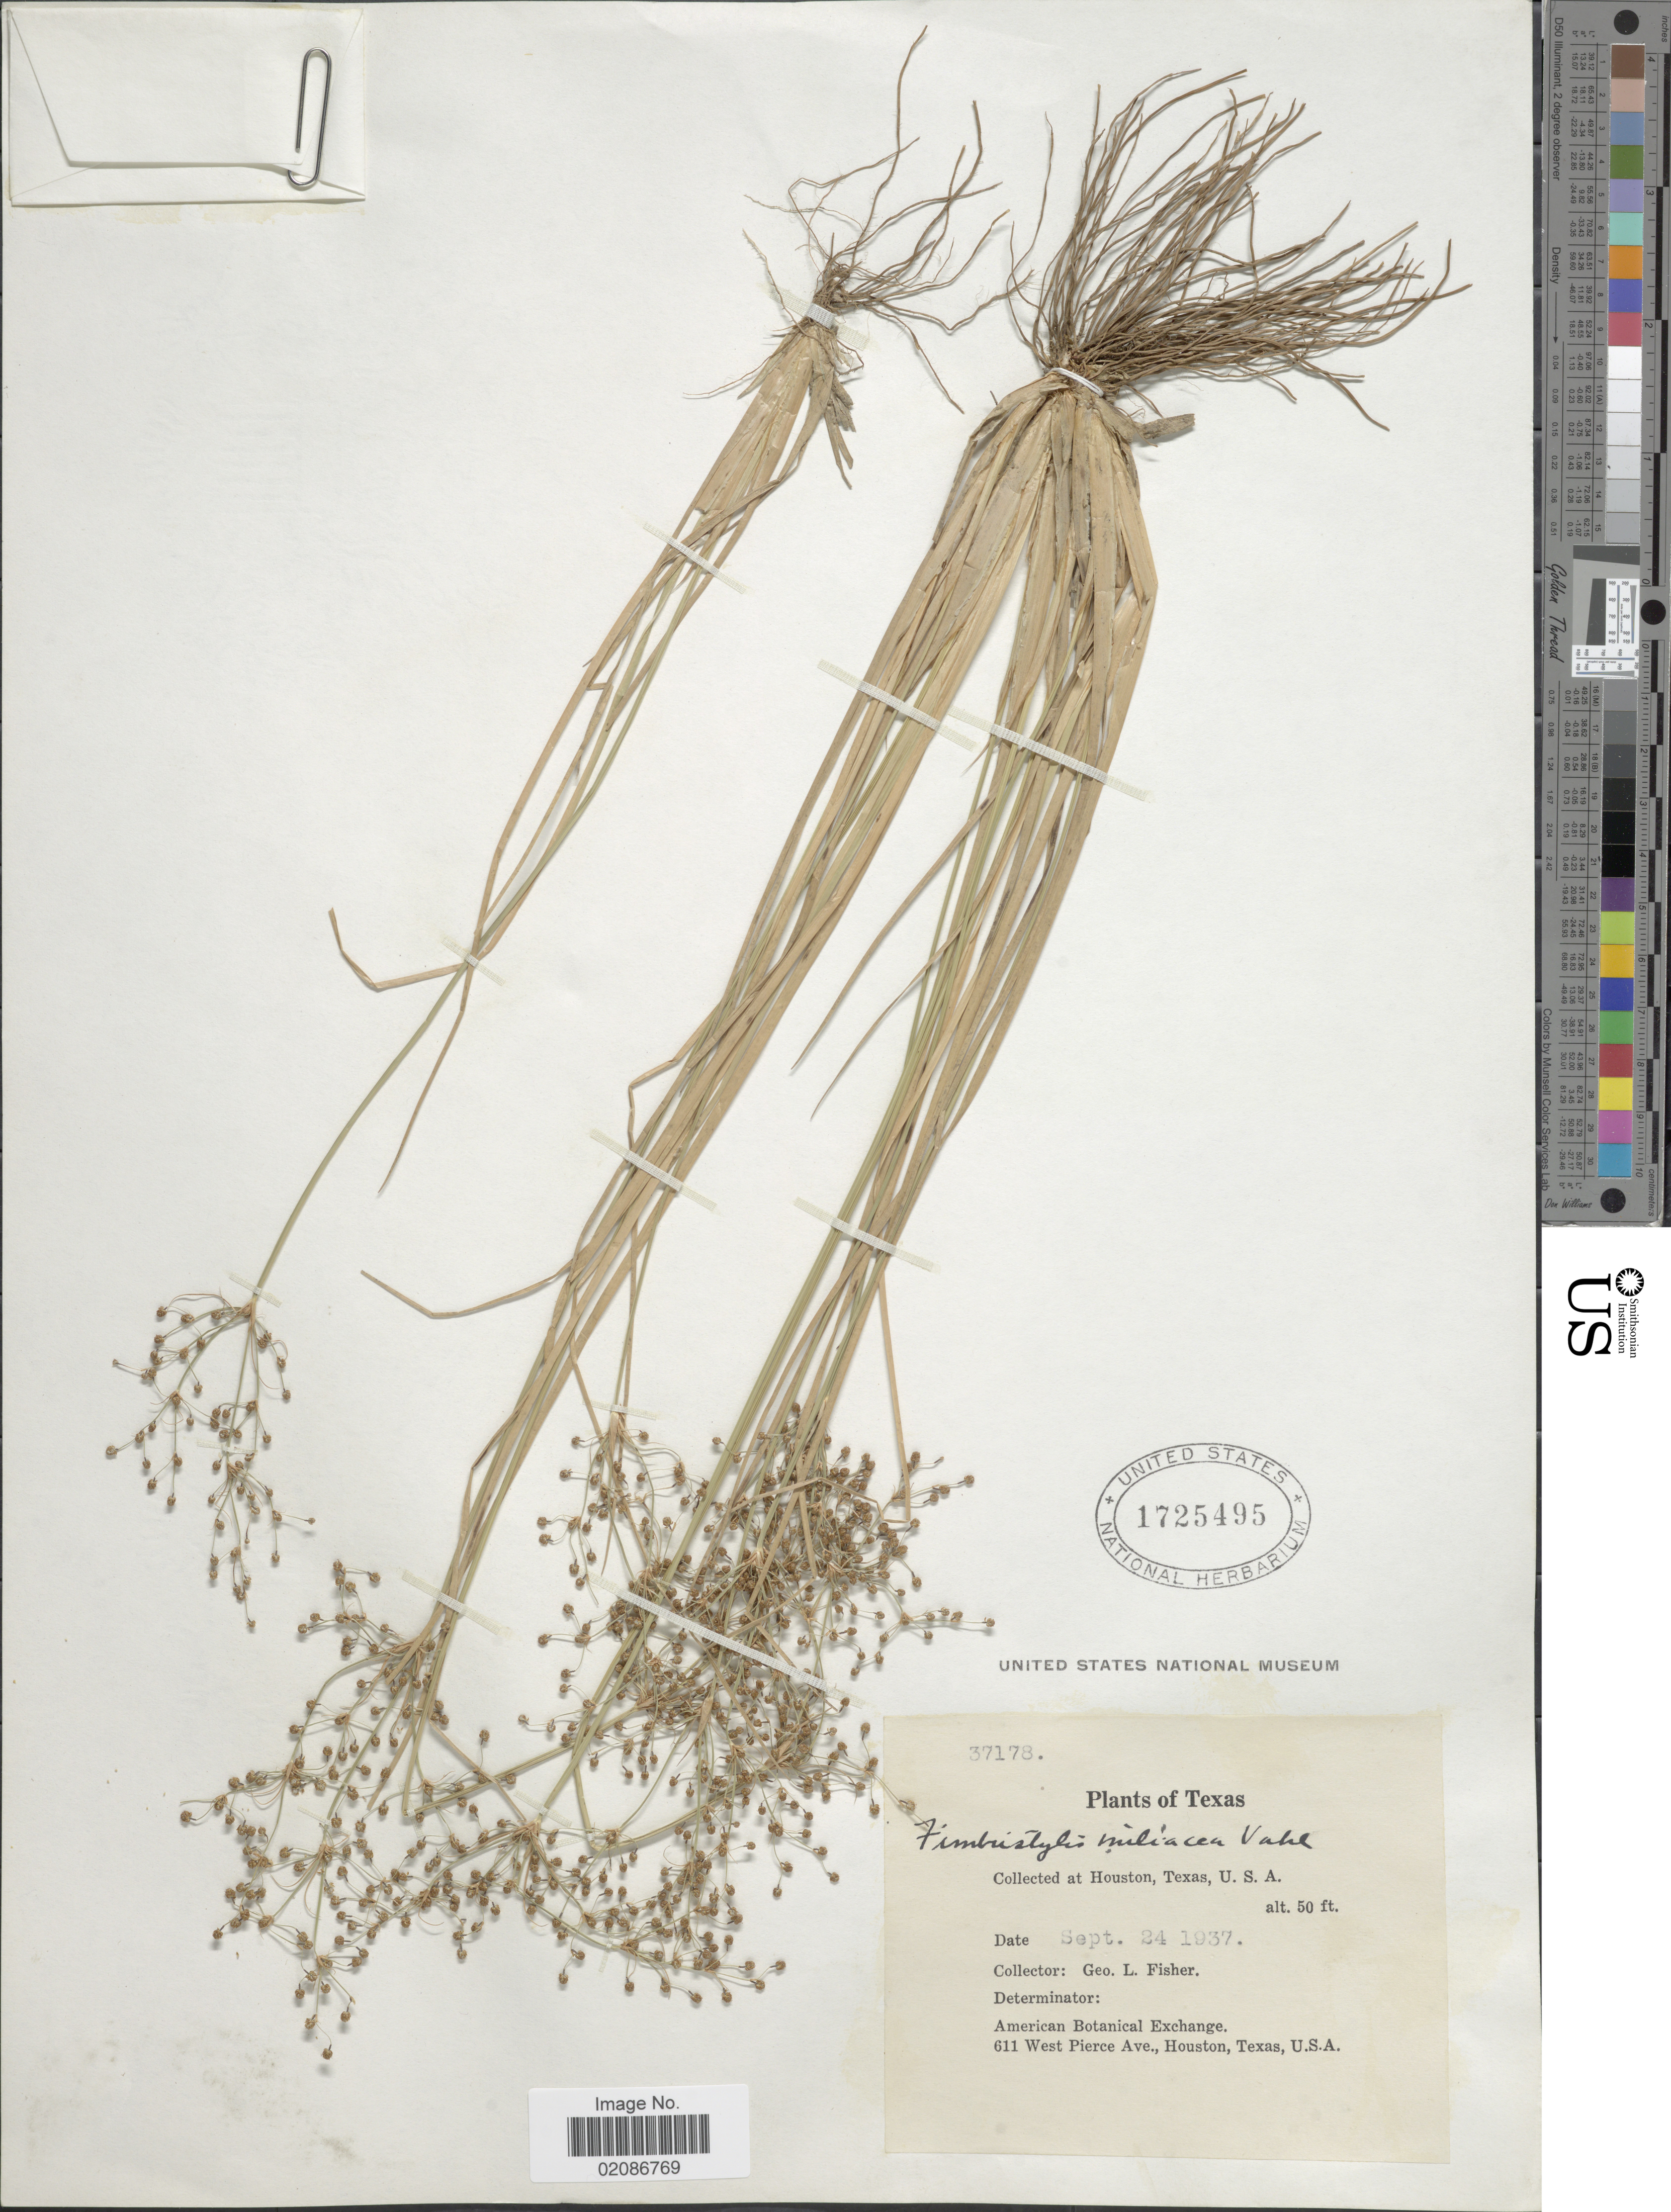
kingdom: Plantae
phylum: Tracheophyta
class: Liliopsida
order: Poales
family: Cyperaceae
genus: Fimbristylis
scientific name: Fimbristylis littoralis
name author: Gaudich.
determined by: Strong, M. T., (US), Smithsonian Institution - National Museum of Natural History (UNITED STATES)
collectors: G. L. Fisher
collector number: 37178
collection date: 1937-09-24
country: United States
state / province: Texas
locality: Houston, Texas, U.S.A.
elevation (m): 15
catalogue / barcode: US 1725495